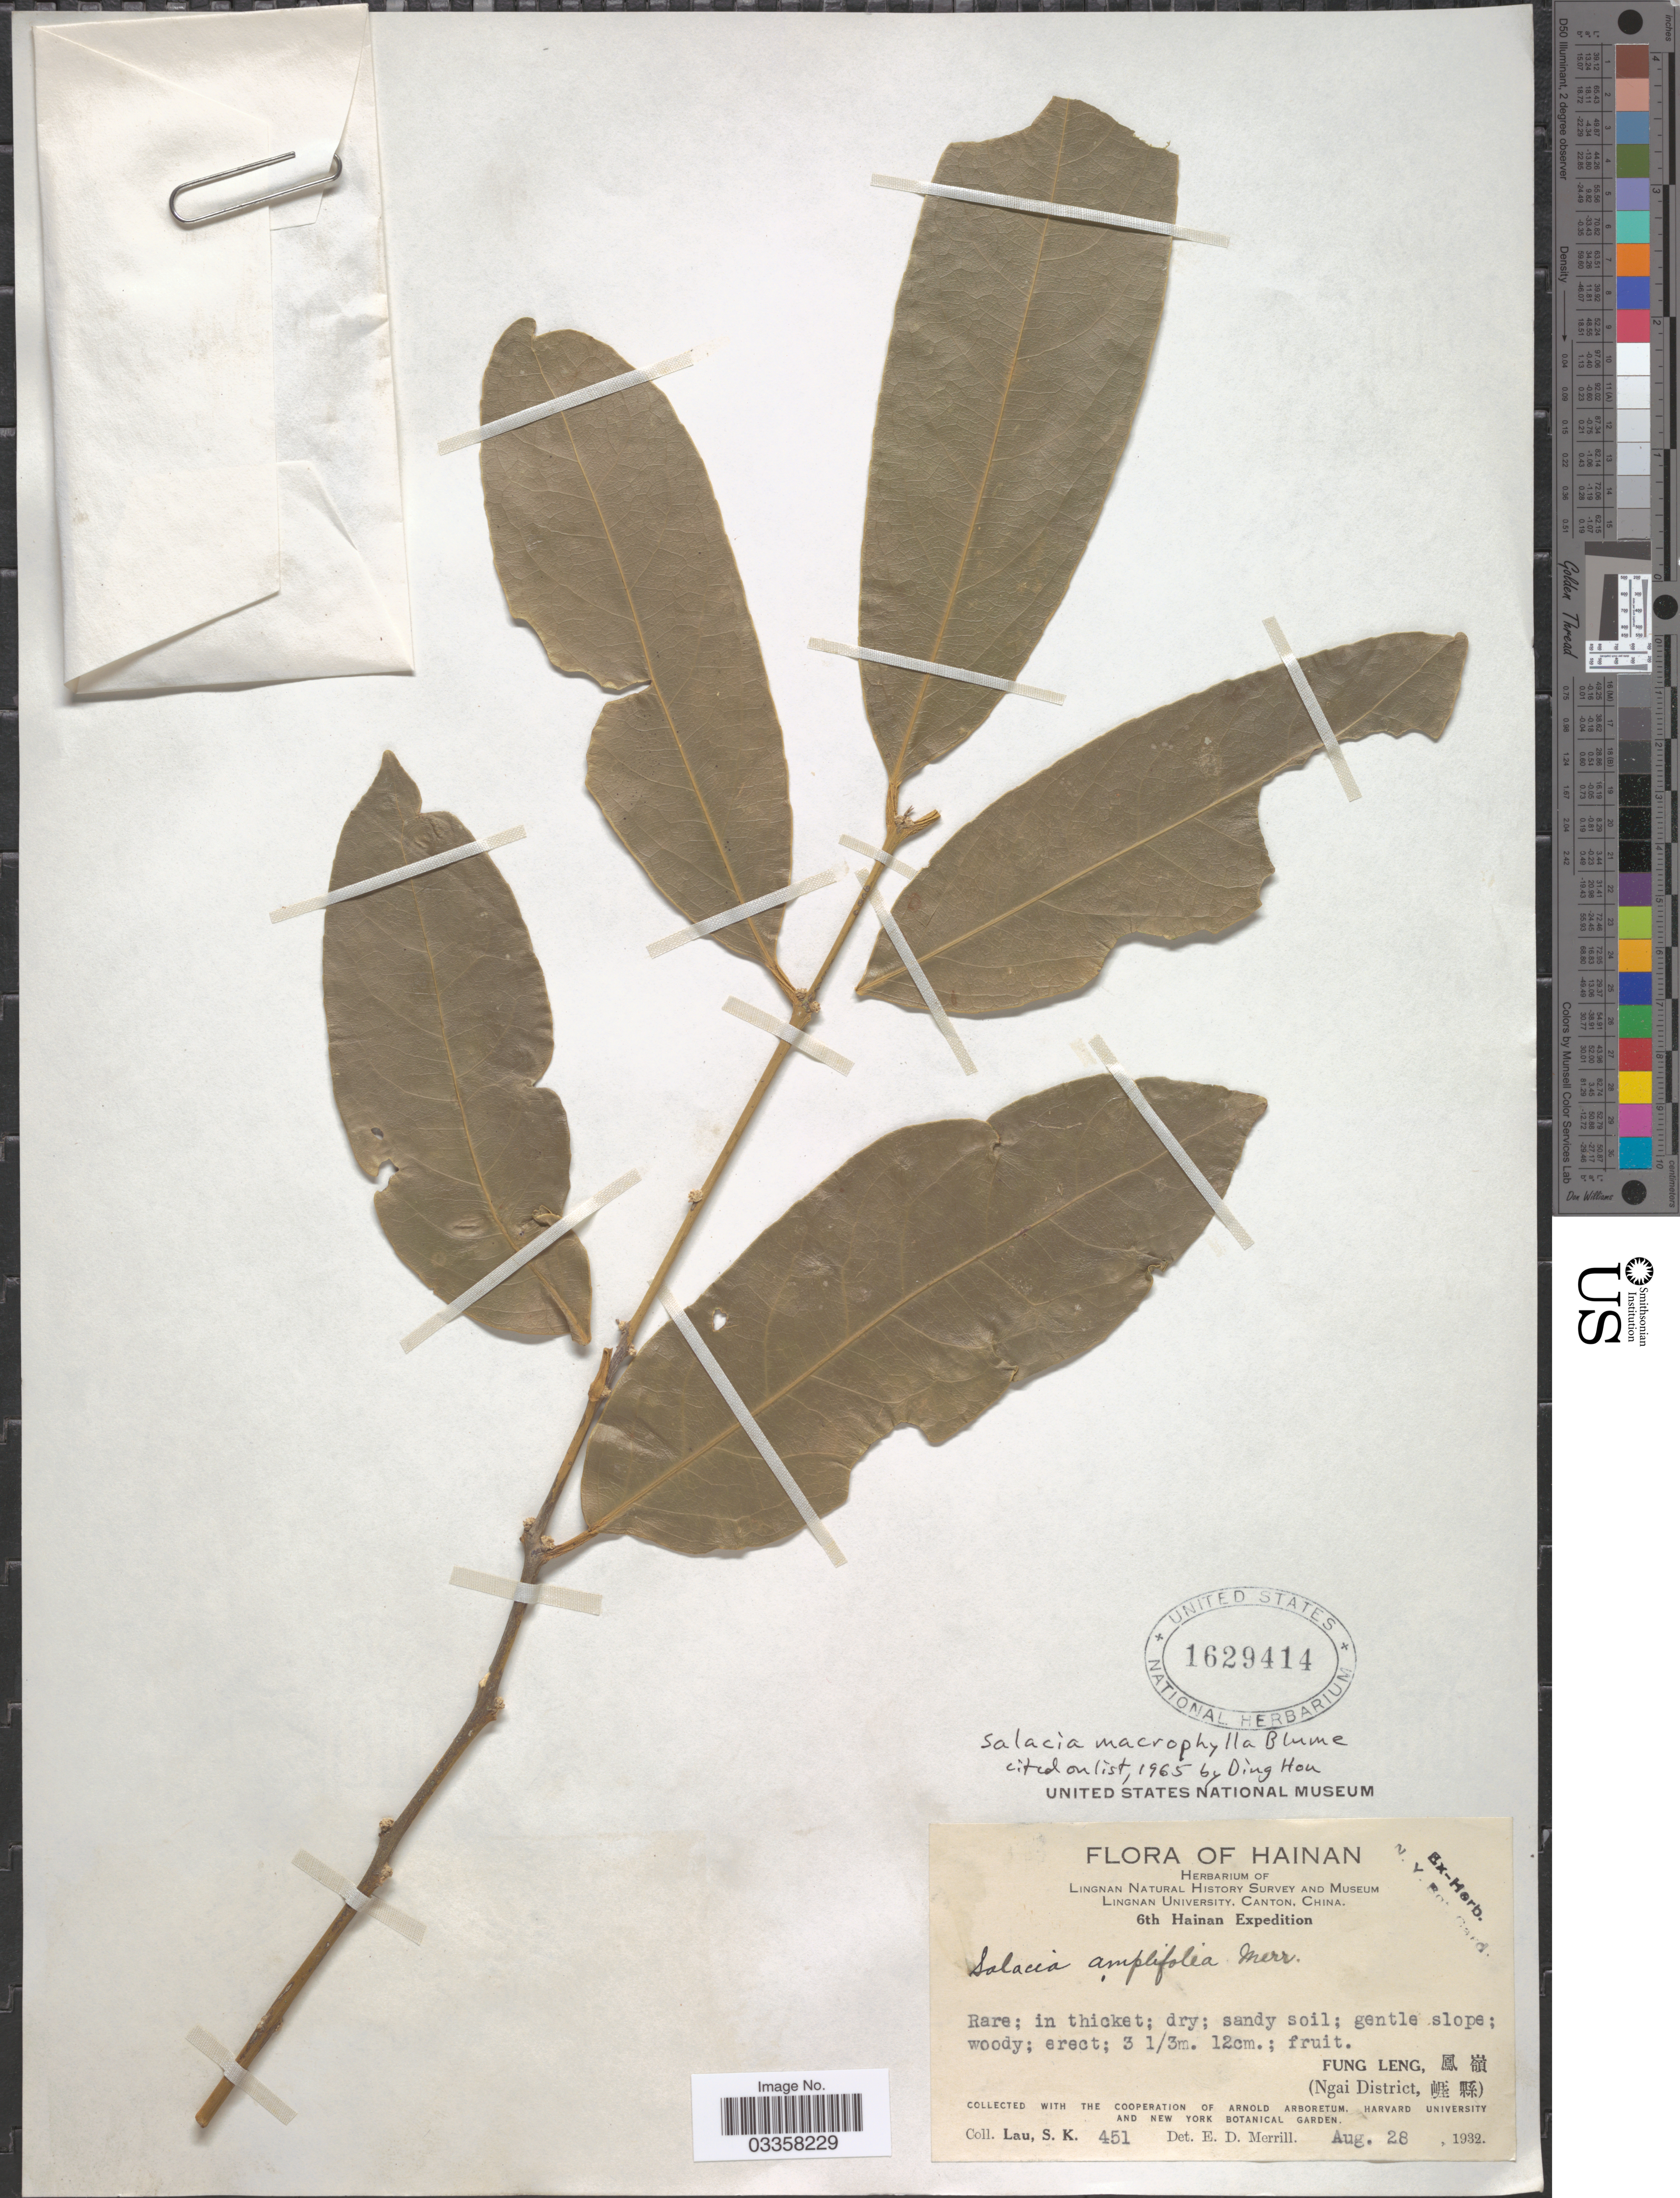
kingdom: Plantae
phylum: Tracheophyta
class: Magnoliopsida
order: Celastrales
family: Celastraceae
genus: Salacia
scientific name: Salacia macrophylla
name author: Blume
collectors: S. K. Lau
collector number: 451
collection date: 1932-08-28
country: China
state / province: Hainan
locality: Fung Leng. (Ngai District).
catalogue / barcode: US 1629414